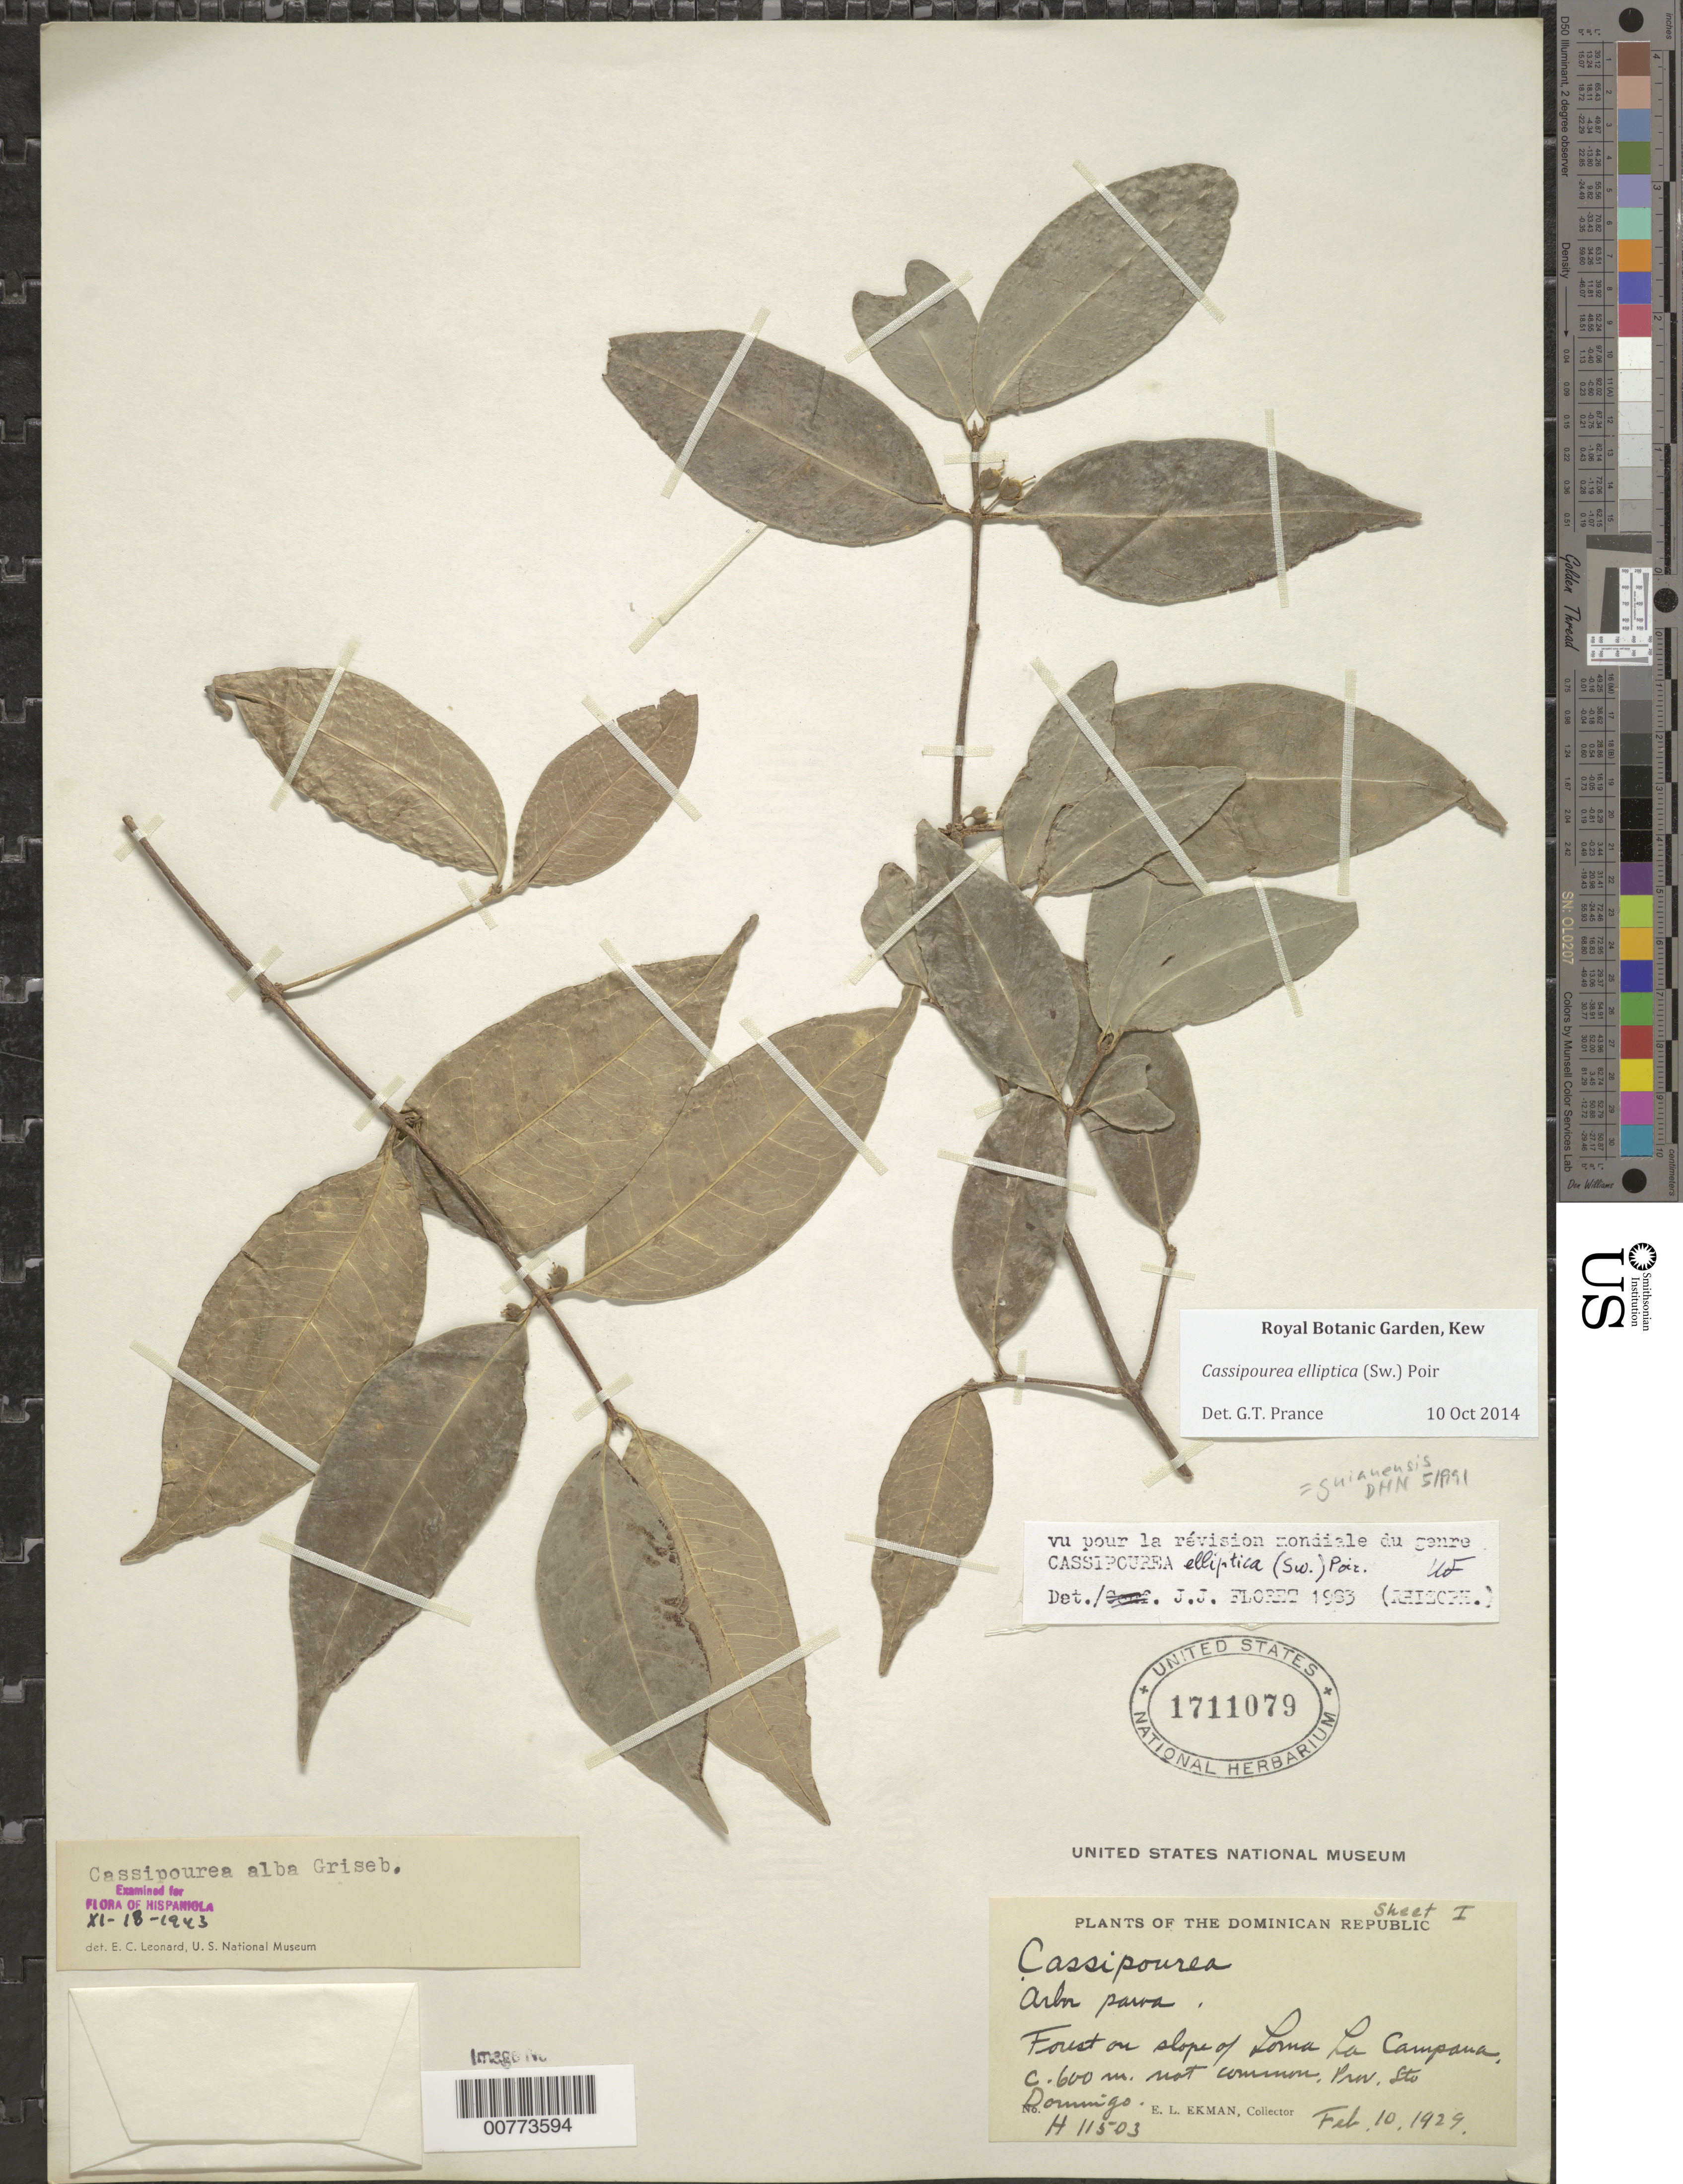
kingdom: Plantae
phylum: Tracheophyta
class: Magnoliopsida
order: Malpighiales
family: Rhizophoraceae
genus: Cassipourea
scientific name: Cassipourea elliptica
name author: (Sw.) Poir.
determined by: Prance, G. T.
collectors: E. L. Ekman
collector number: H 11503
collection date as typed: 10 Feb 1929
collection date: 1929-02-10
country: Dominican Republic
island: Hispaniola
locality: Cordillera Central, prov. Sto. Domingo, slope of Loma La Campana.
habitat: Forest.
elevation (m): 600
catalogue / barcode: US 1711079